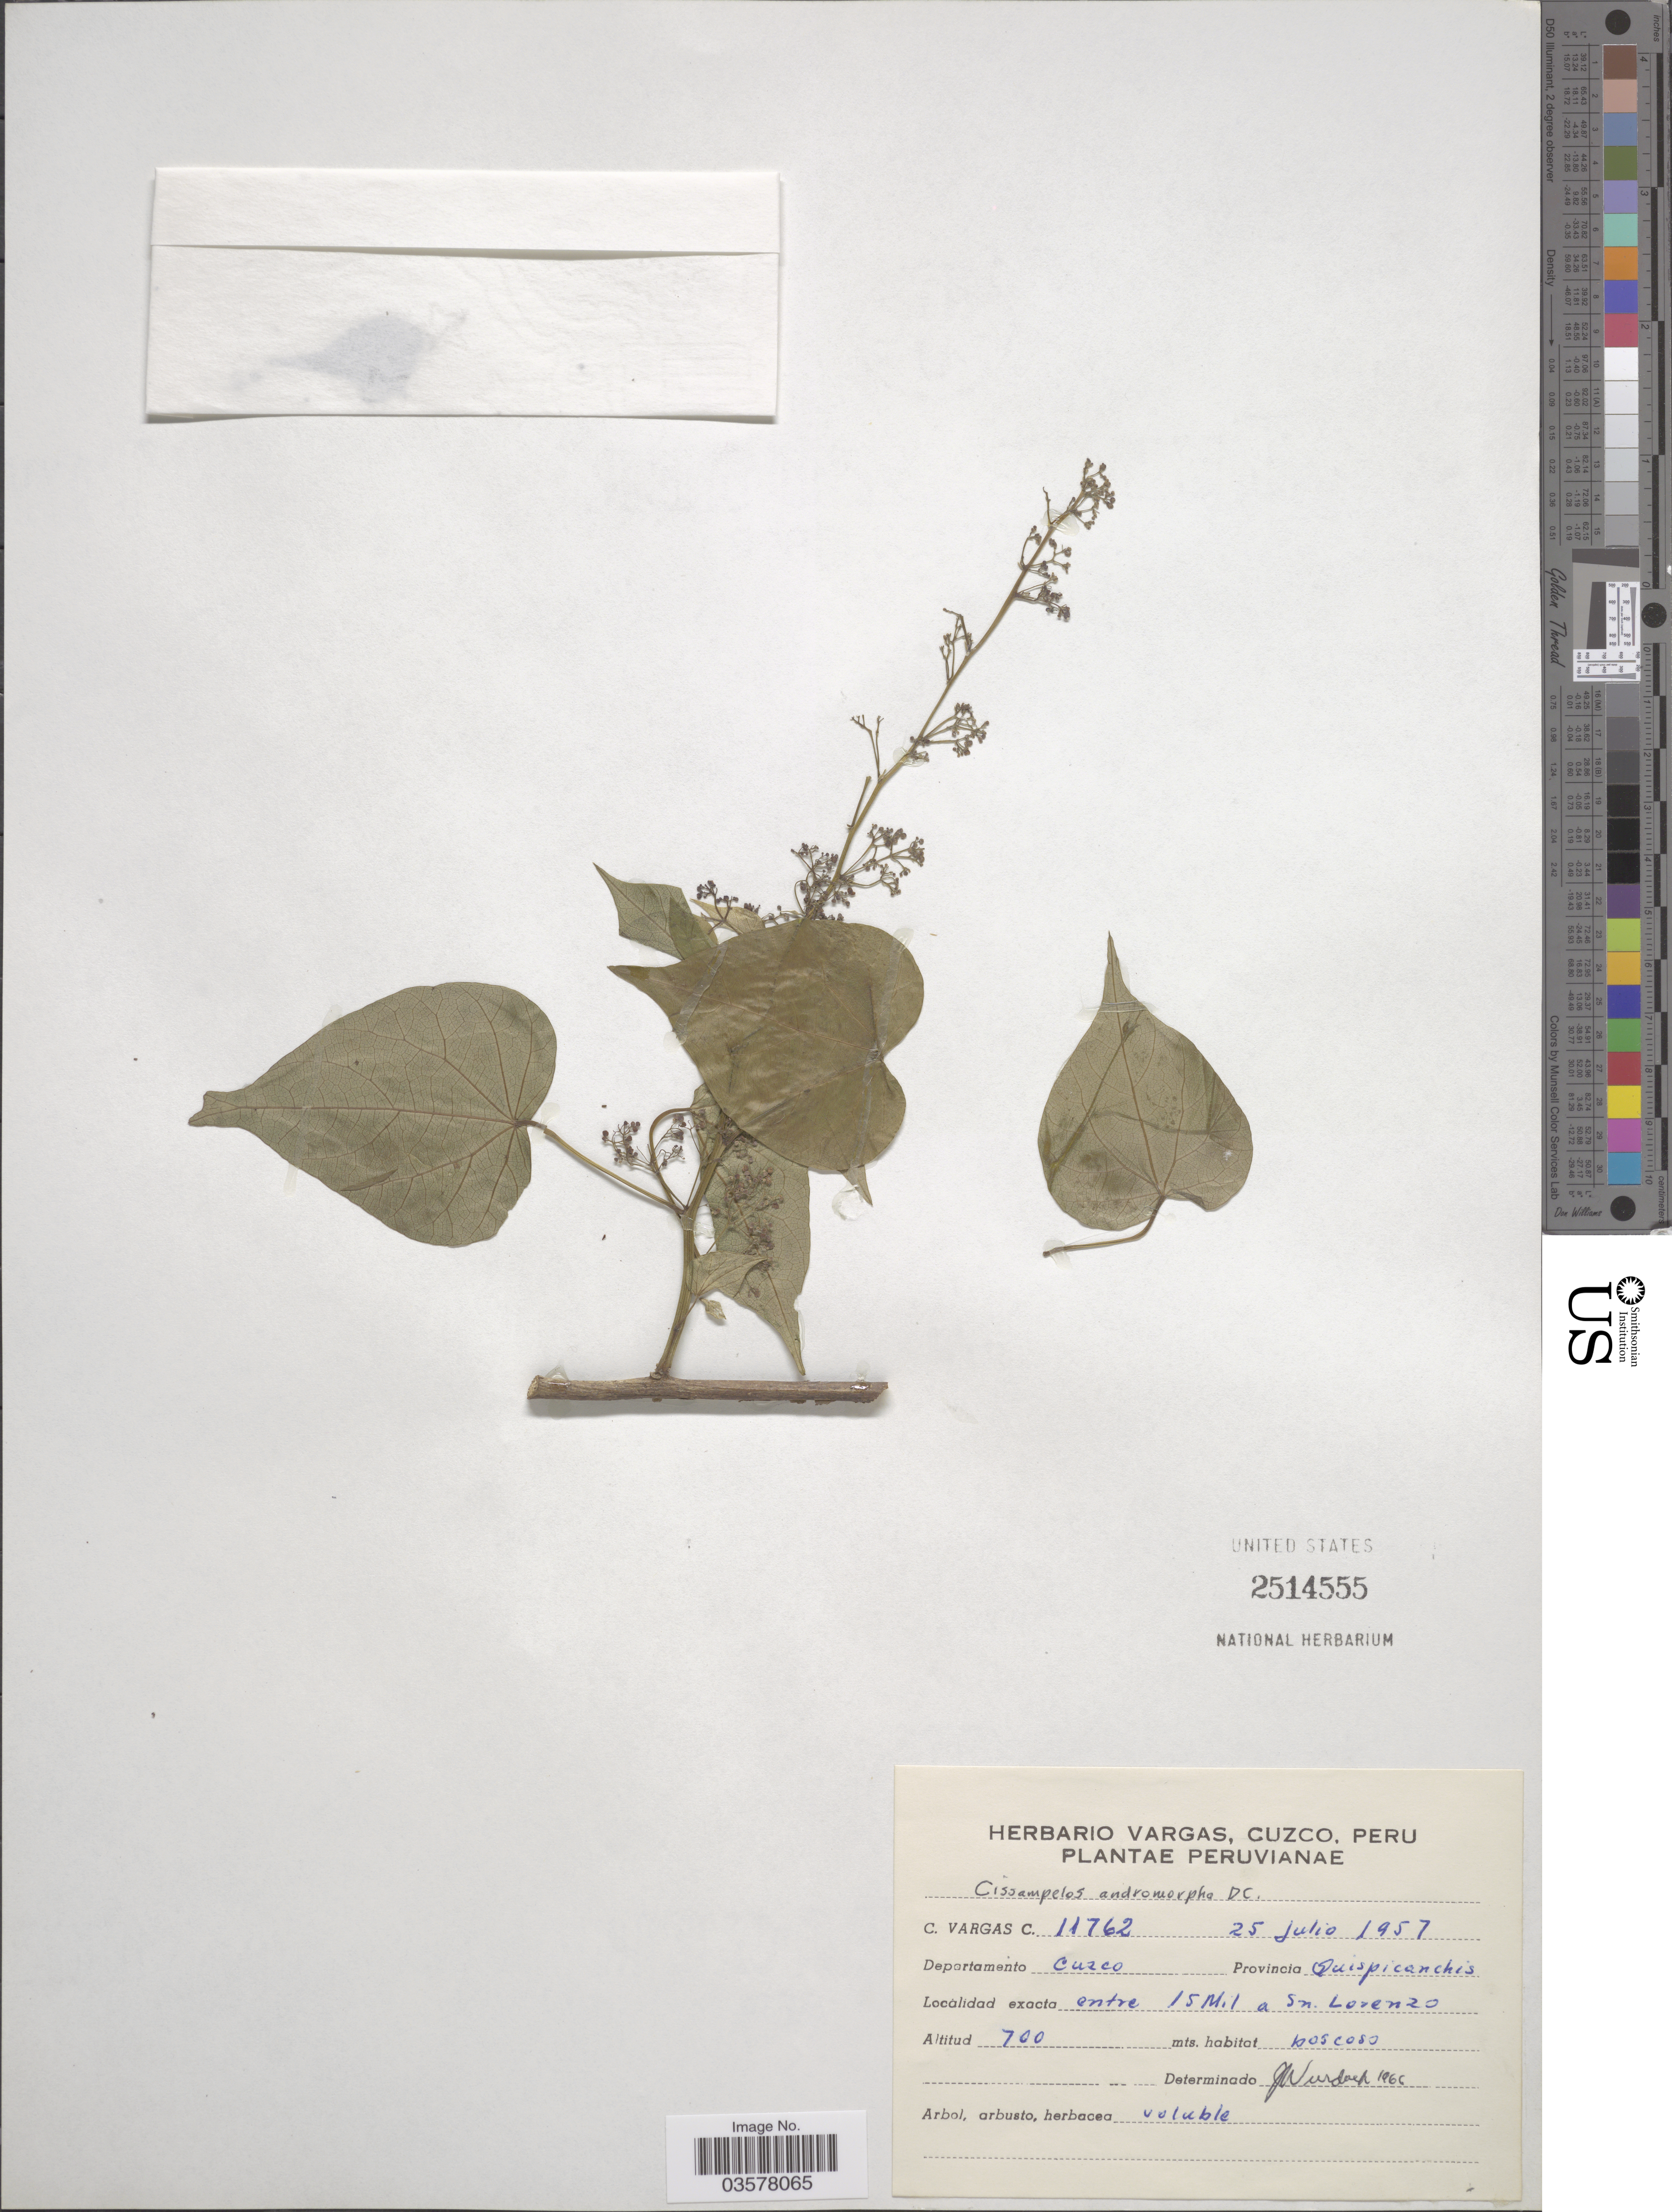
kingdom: Plantae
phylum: Tracheophyta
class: Magnoliopsida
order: Ranunculales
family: Menispermaceae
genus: Cissampelos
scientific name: Cissampelos andromorpha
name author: DC.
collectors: C. Vargas Calderón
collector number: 11762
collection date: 1957-07-25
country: Peru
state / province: Cusco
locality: Departamento Cuzco. Provincia Quispicanchis. Entre 15 Mil a Sn. Lorenzo.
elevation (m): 700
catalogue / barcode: US 2514555